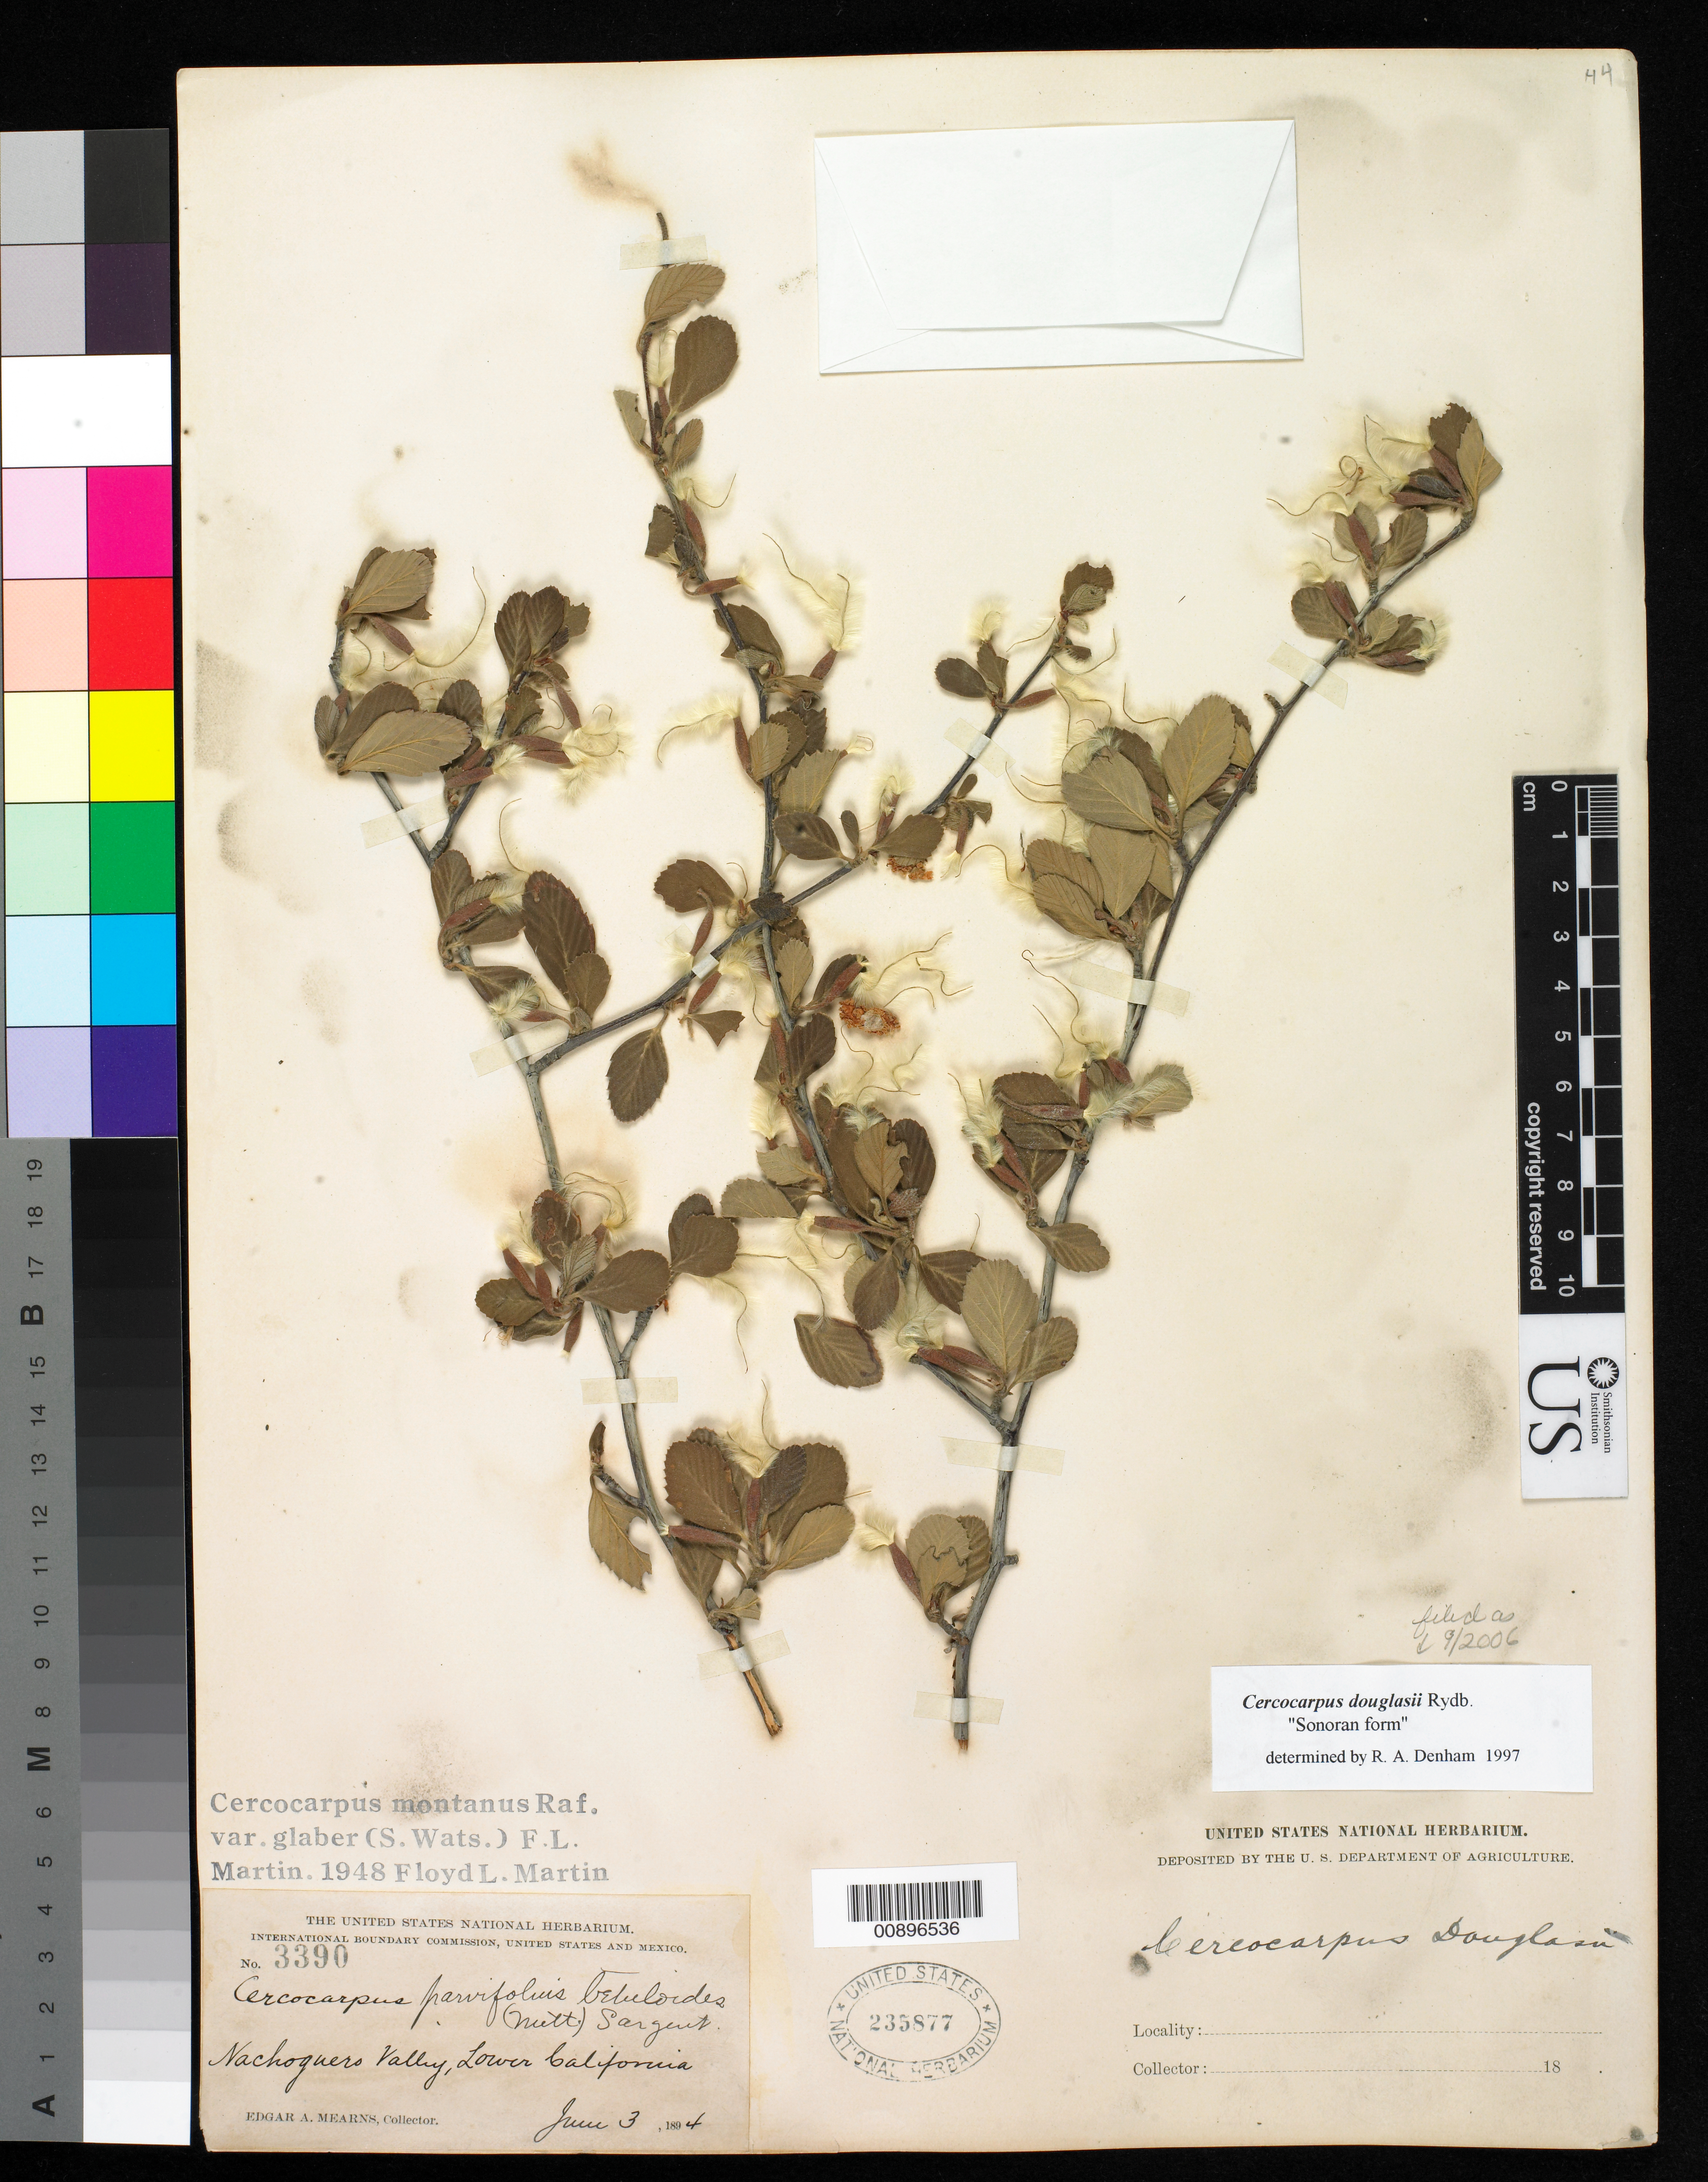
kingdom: Plantae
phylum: Tracheophyta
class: Magnoliopsida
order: Rosales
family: Rosaceae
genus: Cercocarpus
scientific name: Cercocarpus douglasii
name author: Rydb.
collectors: E. A. Mearns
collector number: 3390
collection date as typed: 03 Jun 1894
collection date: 1894-06-03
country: Mexico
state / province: Baja California Norte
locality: Nachoguero Valley, Lower California.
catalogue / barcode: US 235877